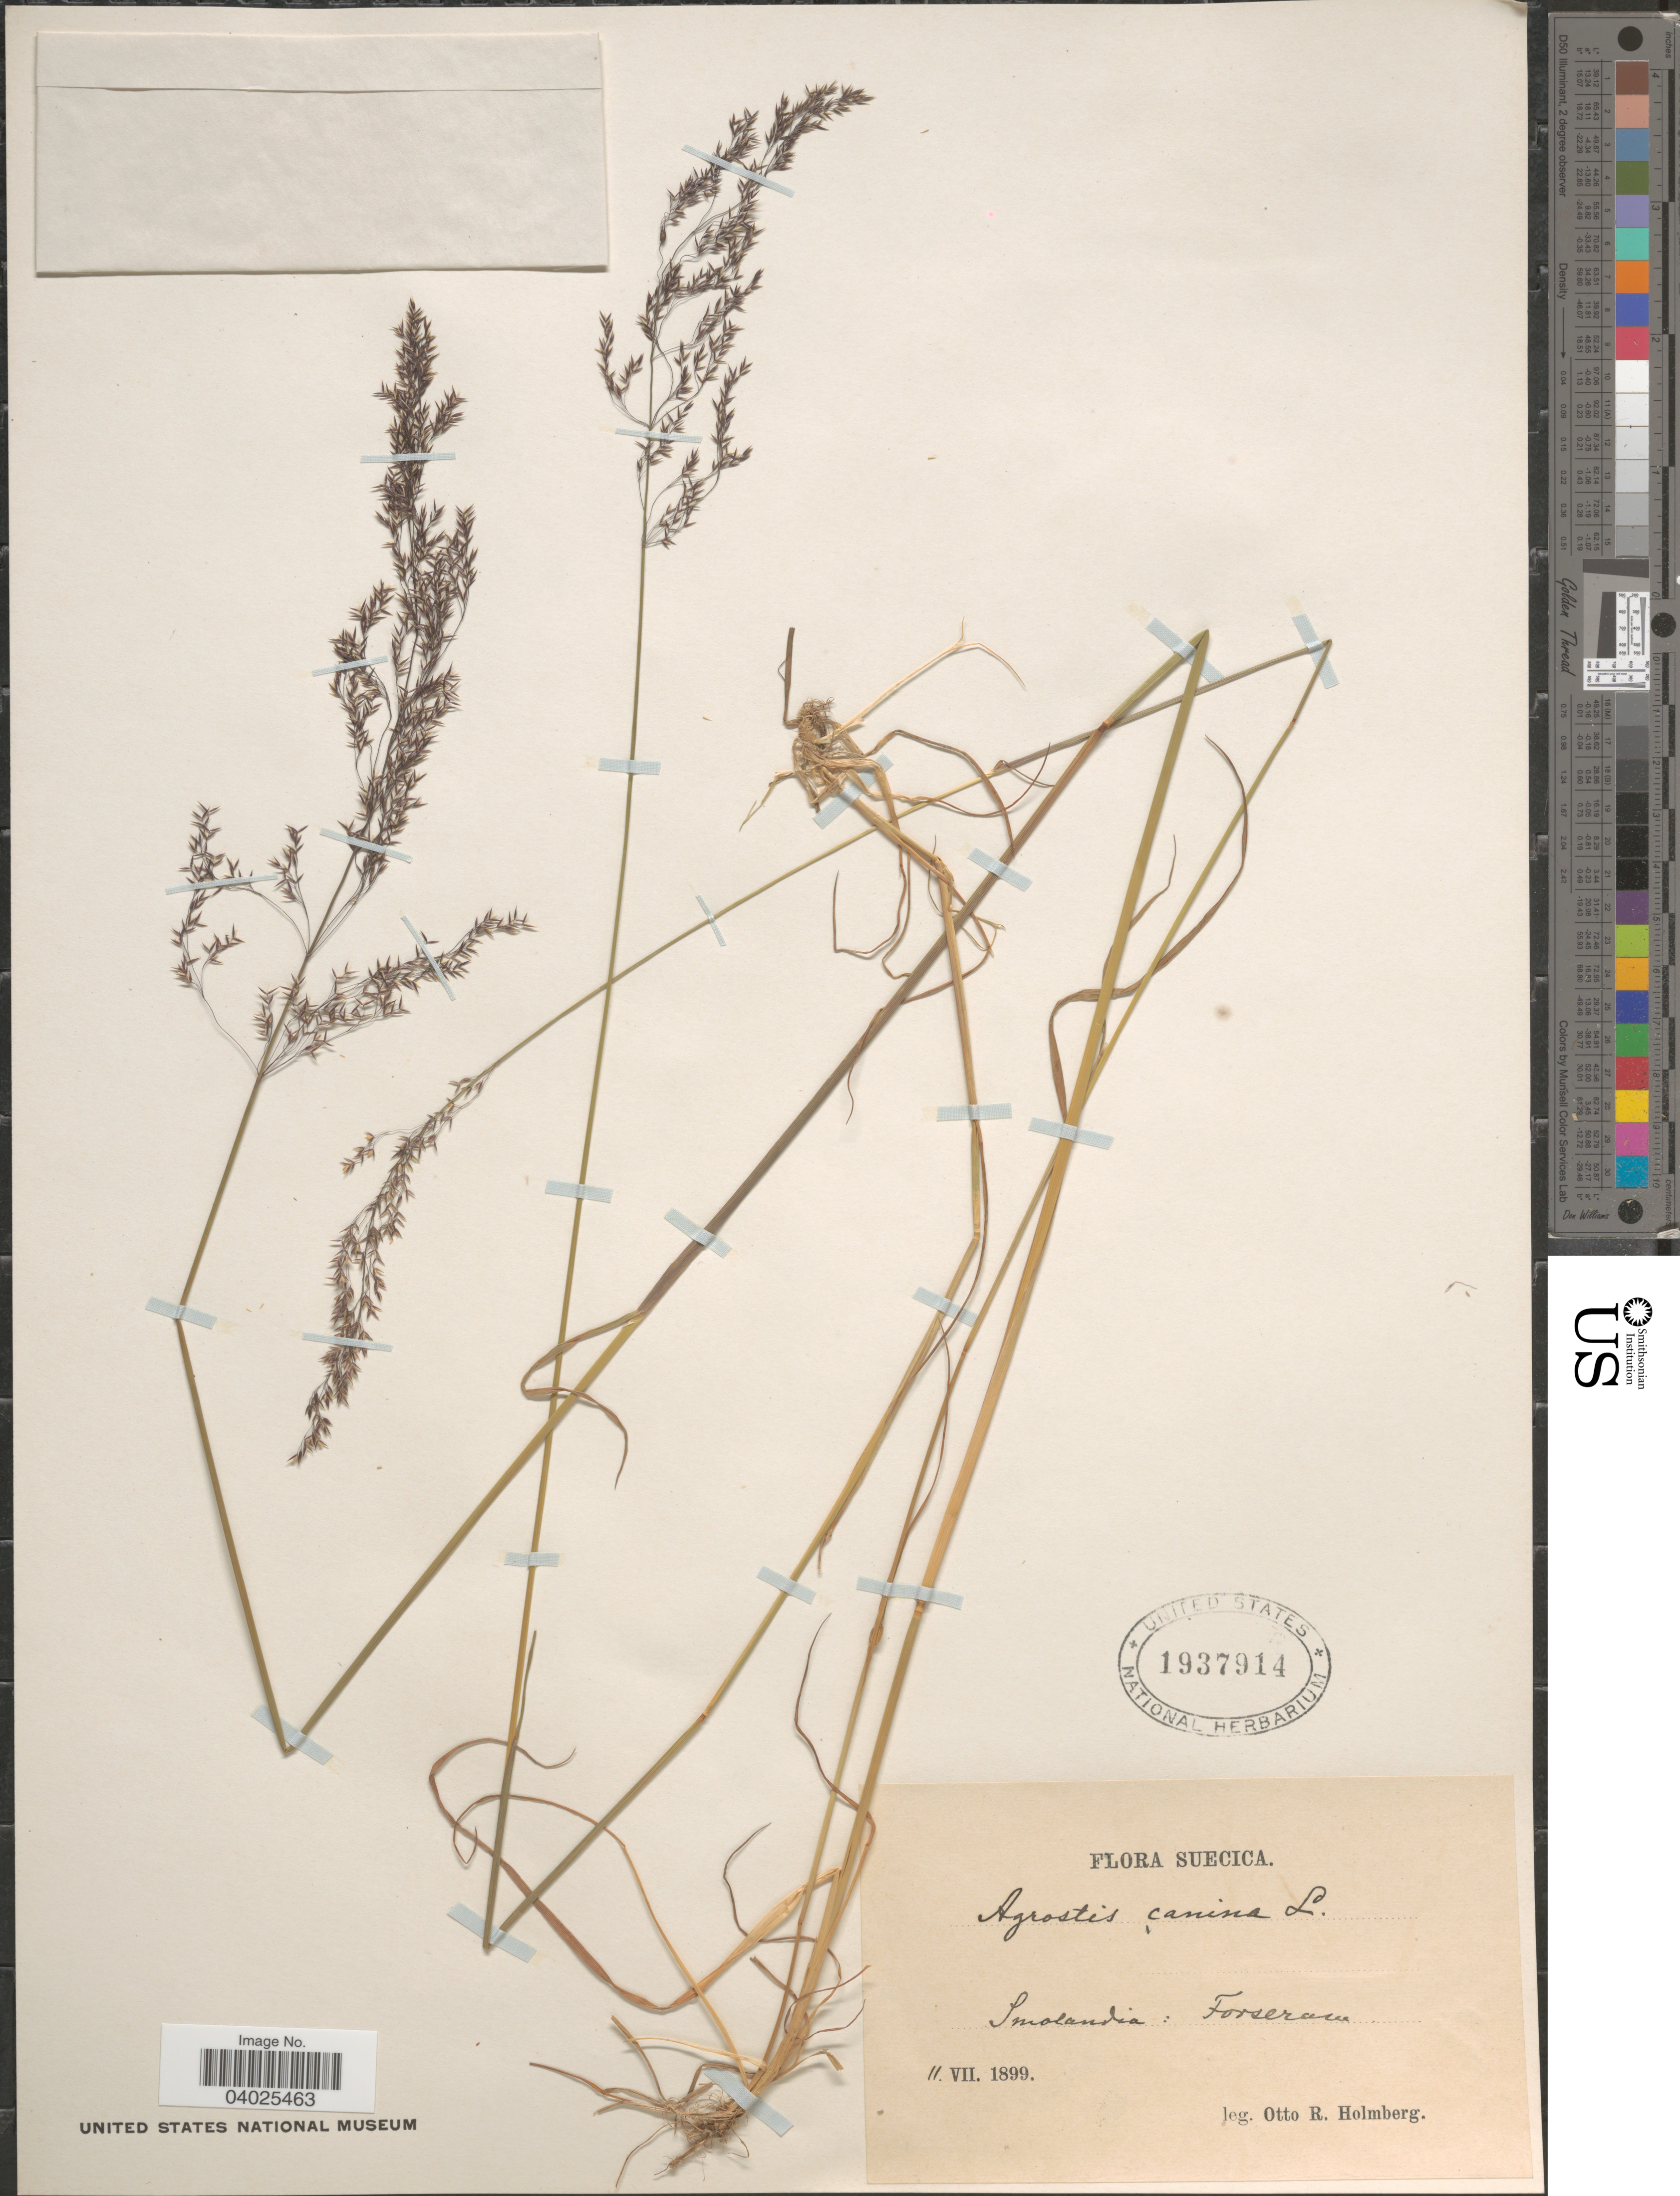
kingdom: Plantae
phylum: Tracheophyta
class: Liliopsida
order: Poales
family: Poaceae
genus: Agrostis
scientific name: Agrostis canina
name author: L.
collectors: O. Holmberg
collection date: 1899-07-11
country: Sweden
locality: Smolandia : Forseraw [interpreted].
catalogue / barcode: US 1937914